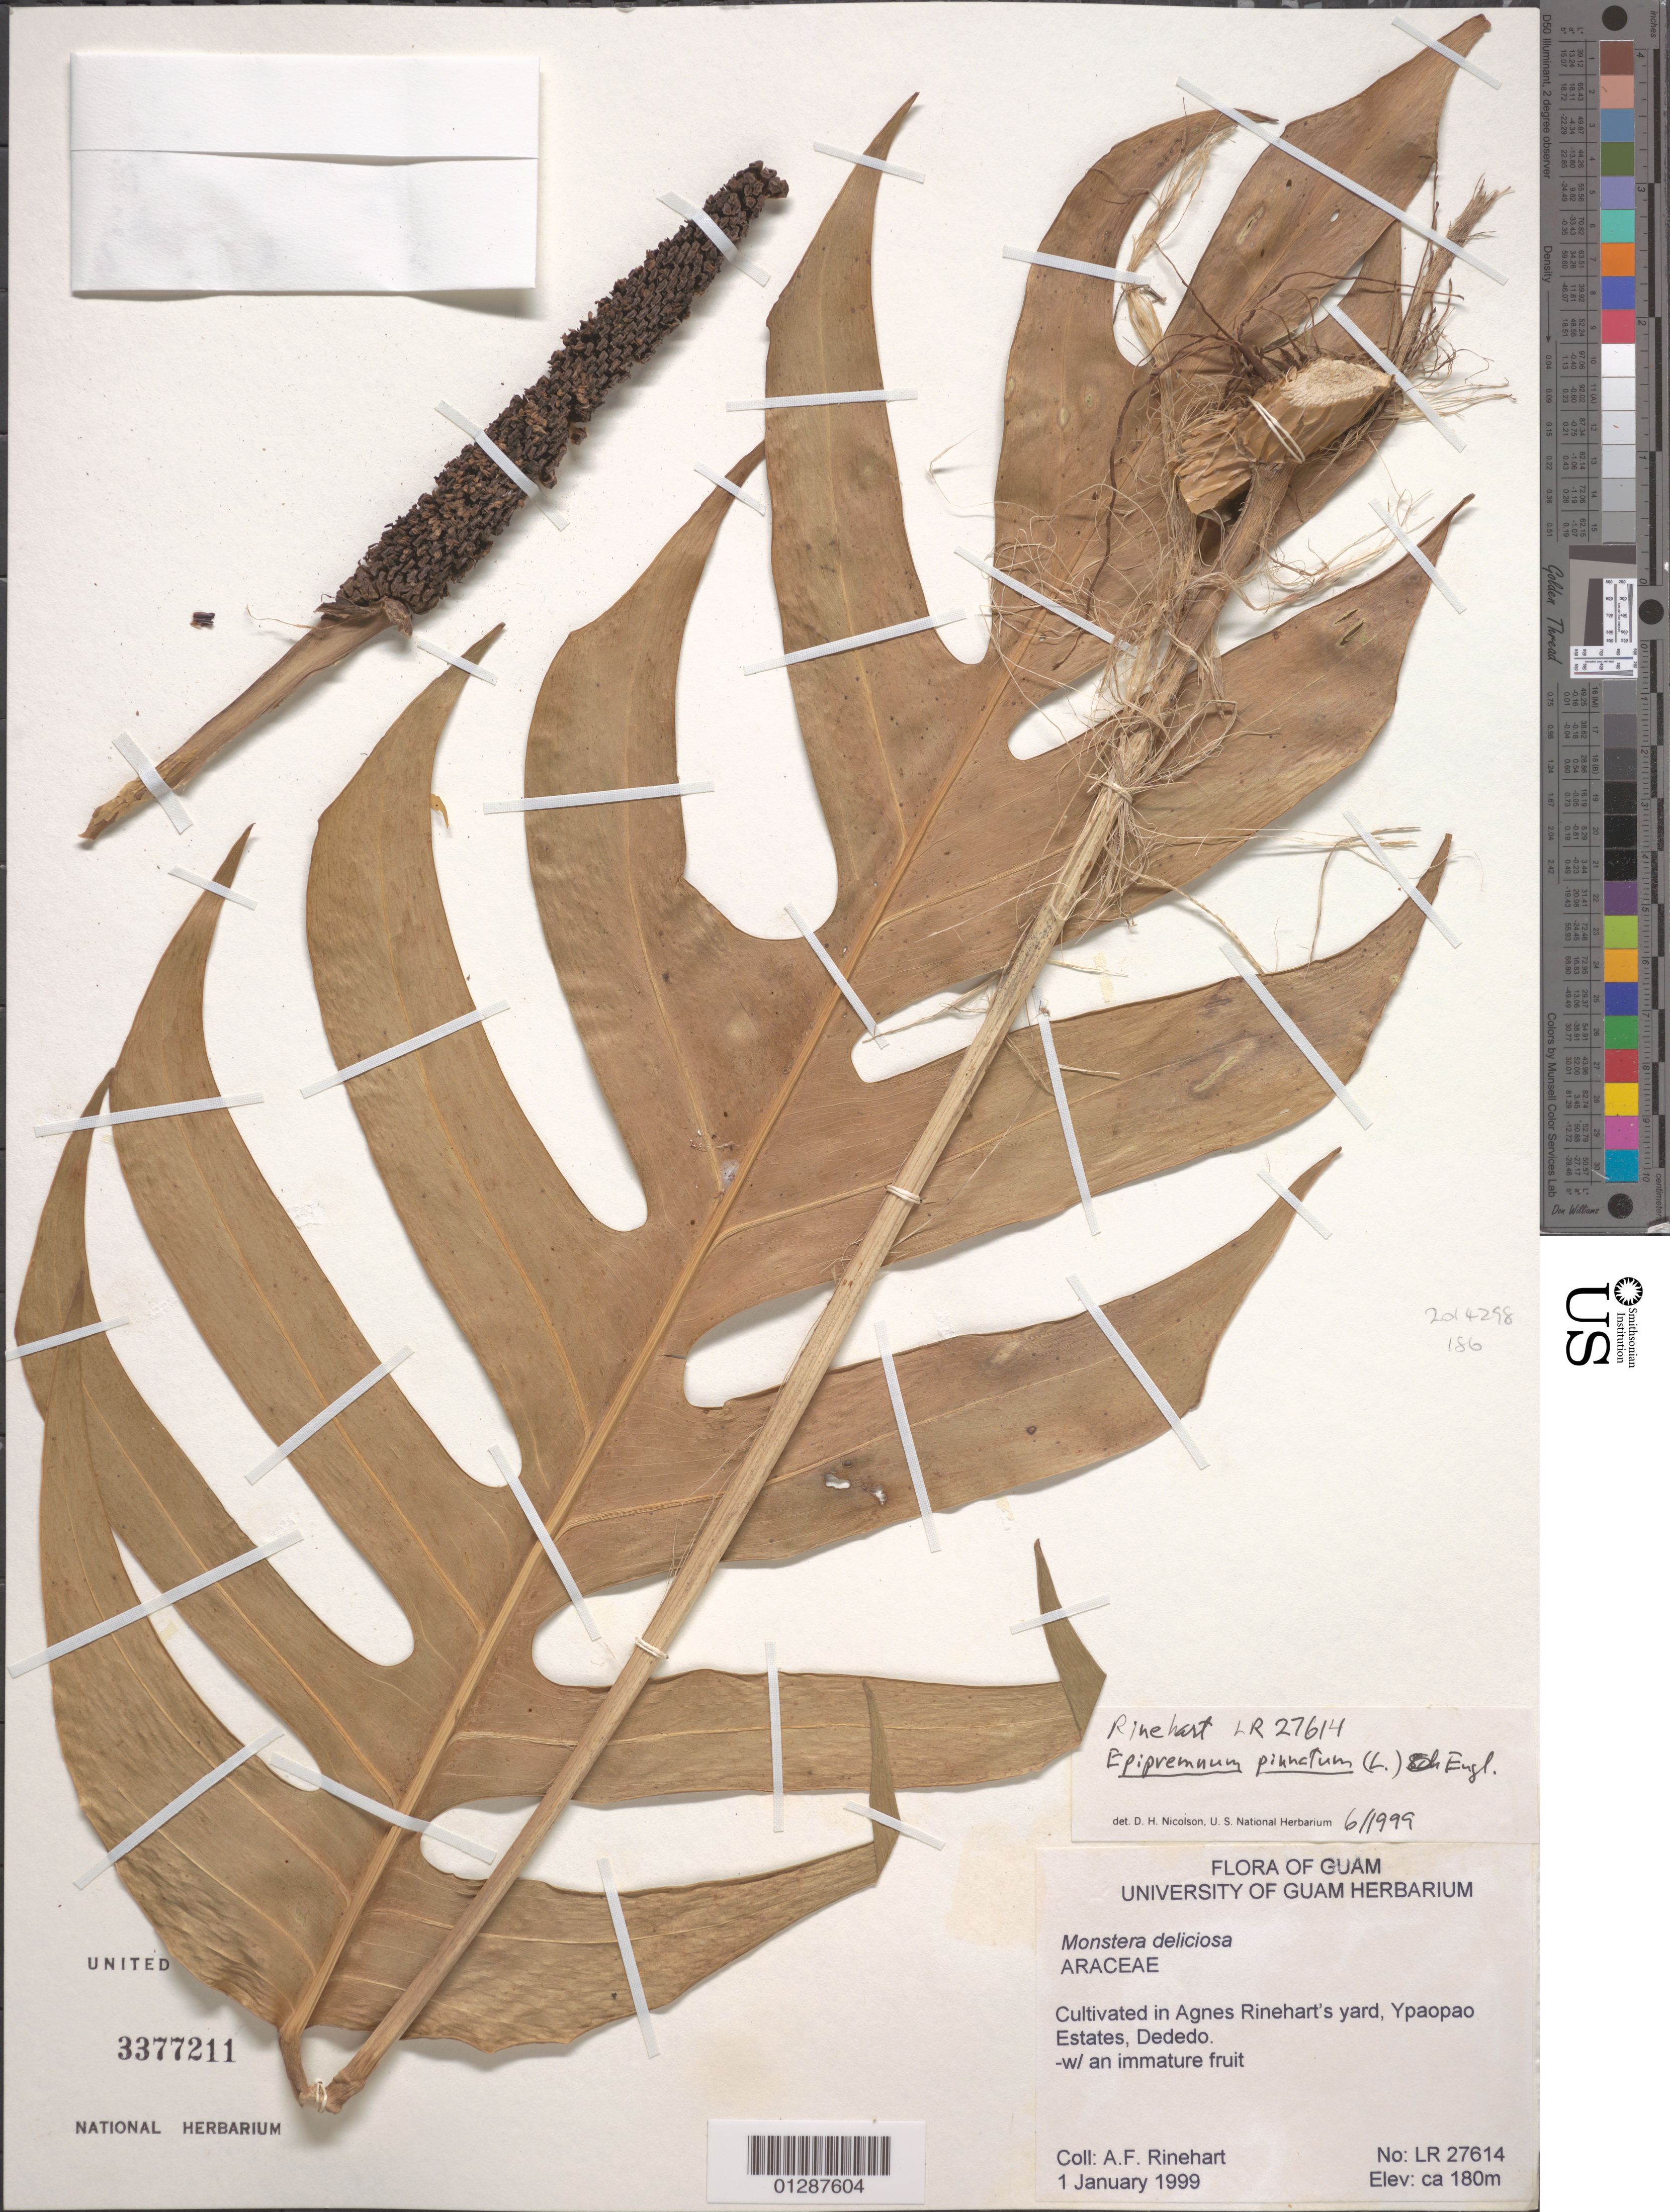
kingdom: Plantae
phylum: Tracheophyta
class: Liliopsida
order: Alismatales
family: Araceae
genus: Epipremnum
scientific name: Epipremnum pinnatum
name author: (L.) Engl.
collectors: A. Rinehart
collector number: LR27614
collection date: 1999-01-01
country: Guam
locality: Agnes Rinehart's yard, Ypaopao Estates, Dededo.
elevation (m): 180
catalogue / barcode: US 3377211